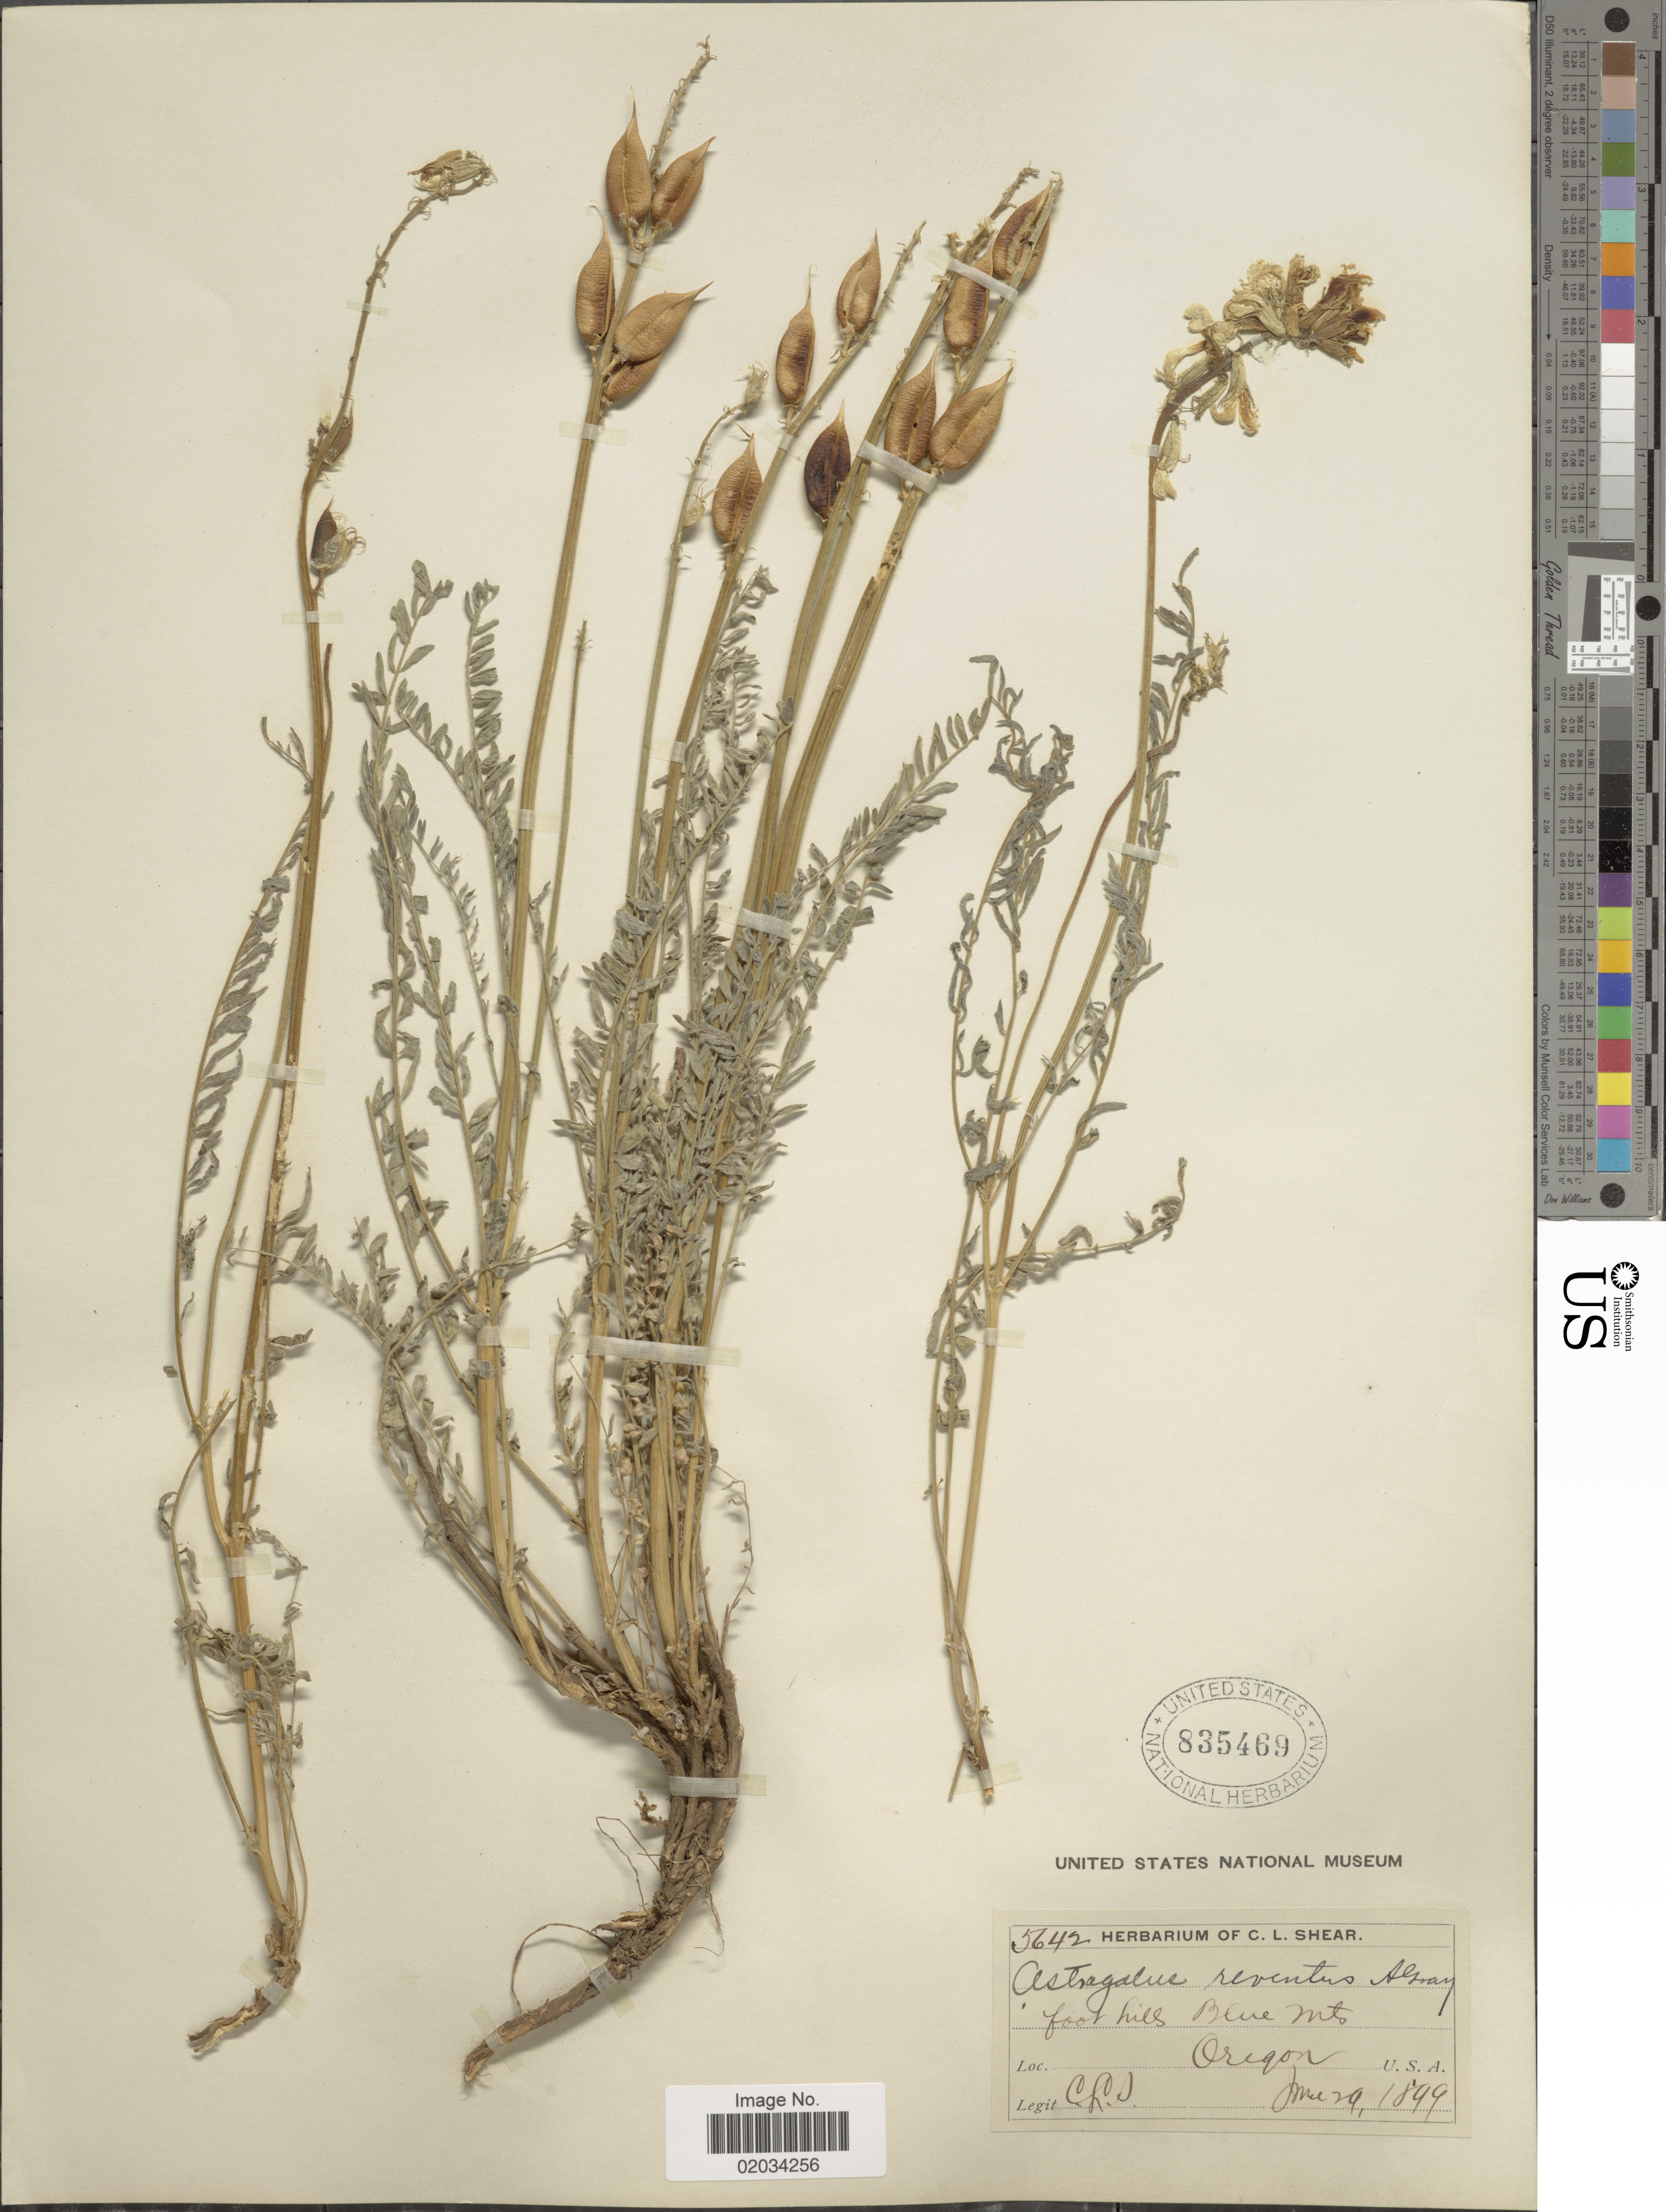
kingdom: Plantae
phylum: Tracheophyta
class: Magnoliopsida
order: Fabales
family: Fabaceae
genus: Astragalus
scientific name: Astragalus reventus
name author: A. Gray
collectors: C. L. Shear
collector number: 5642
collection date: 1899-05-29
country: United States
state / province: Oregon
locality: Foot hills, Blue Mts.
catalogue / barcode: US 835469